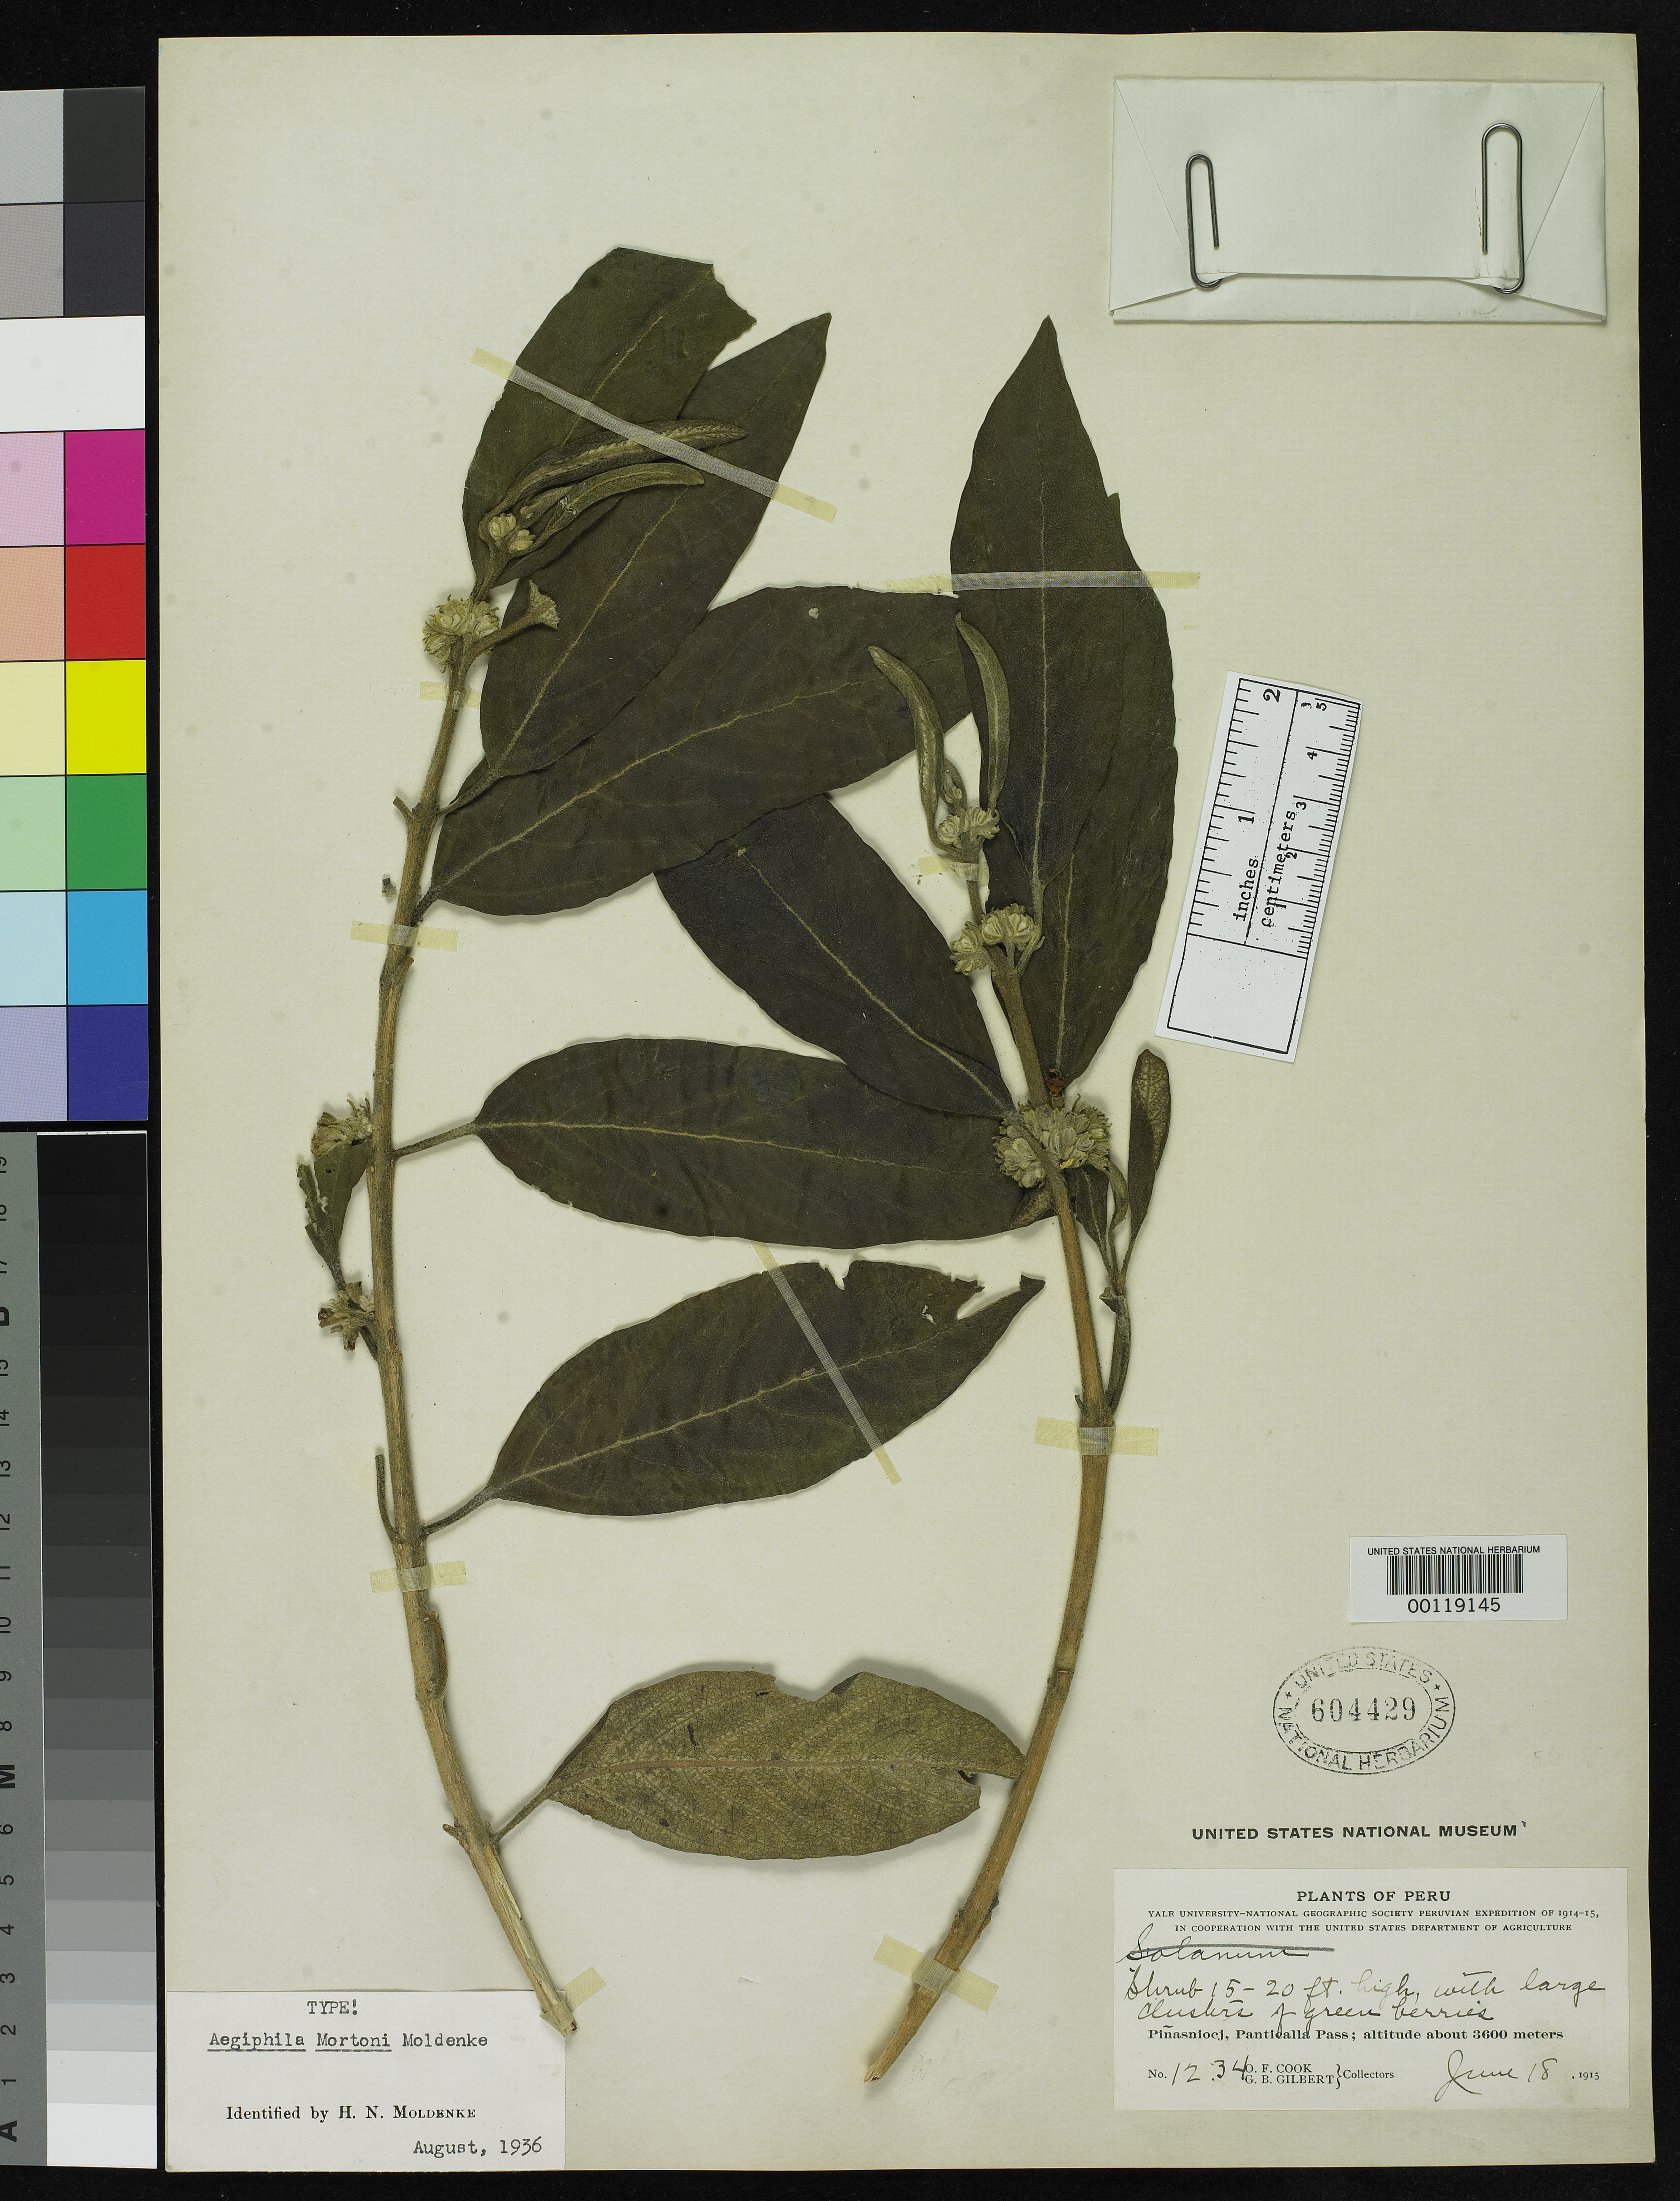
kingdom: Plantae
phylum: Tracheophyta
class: Magnoliopsida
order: Lamiales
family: Lamiaceae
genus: Aegiphila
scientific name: Aegiphila mortoni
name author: Moldenke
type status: Holotype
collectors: O. F. Cook & G. B. Gilbert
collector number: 1234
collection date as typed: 18 Jun 1915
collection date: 1915-06-18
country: Peru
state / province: Cusco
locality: Panticalla Pass, Pinasniocj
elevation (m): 3600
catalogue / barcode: US 604429